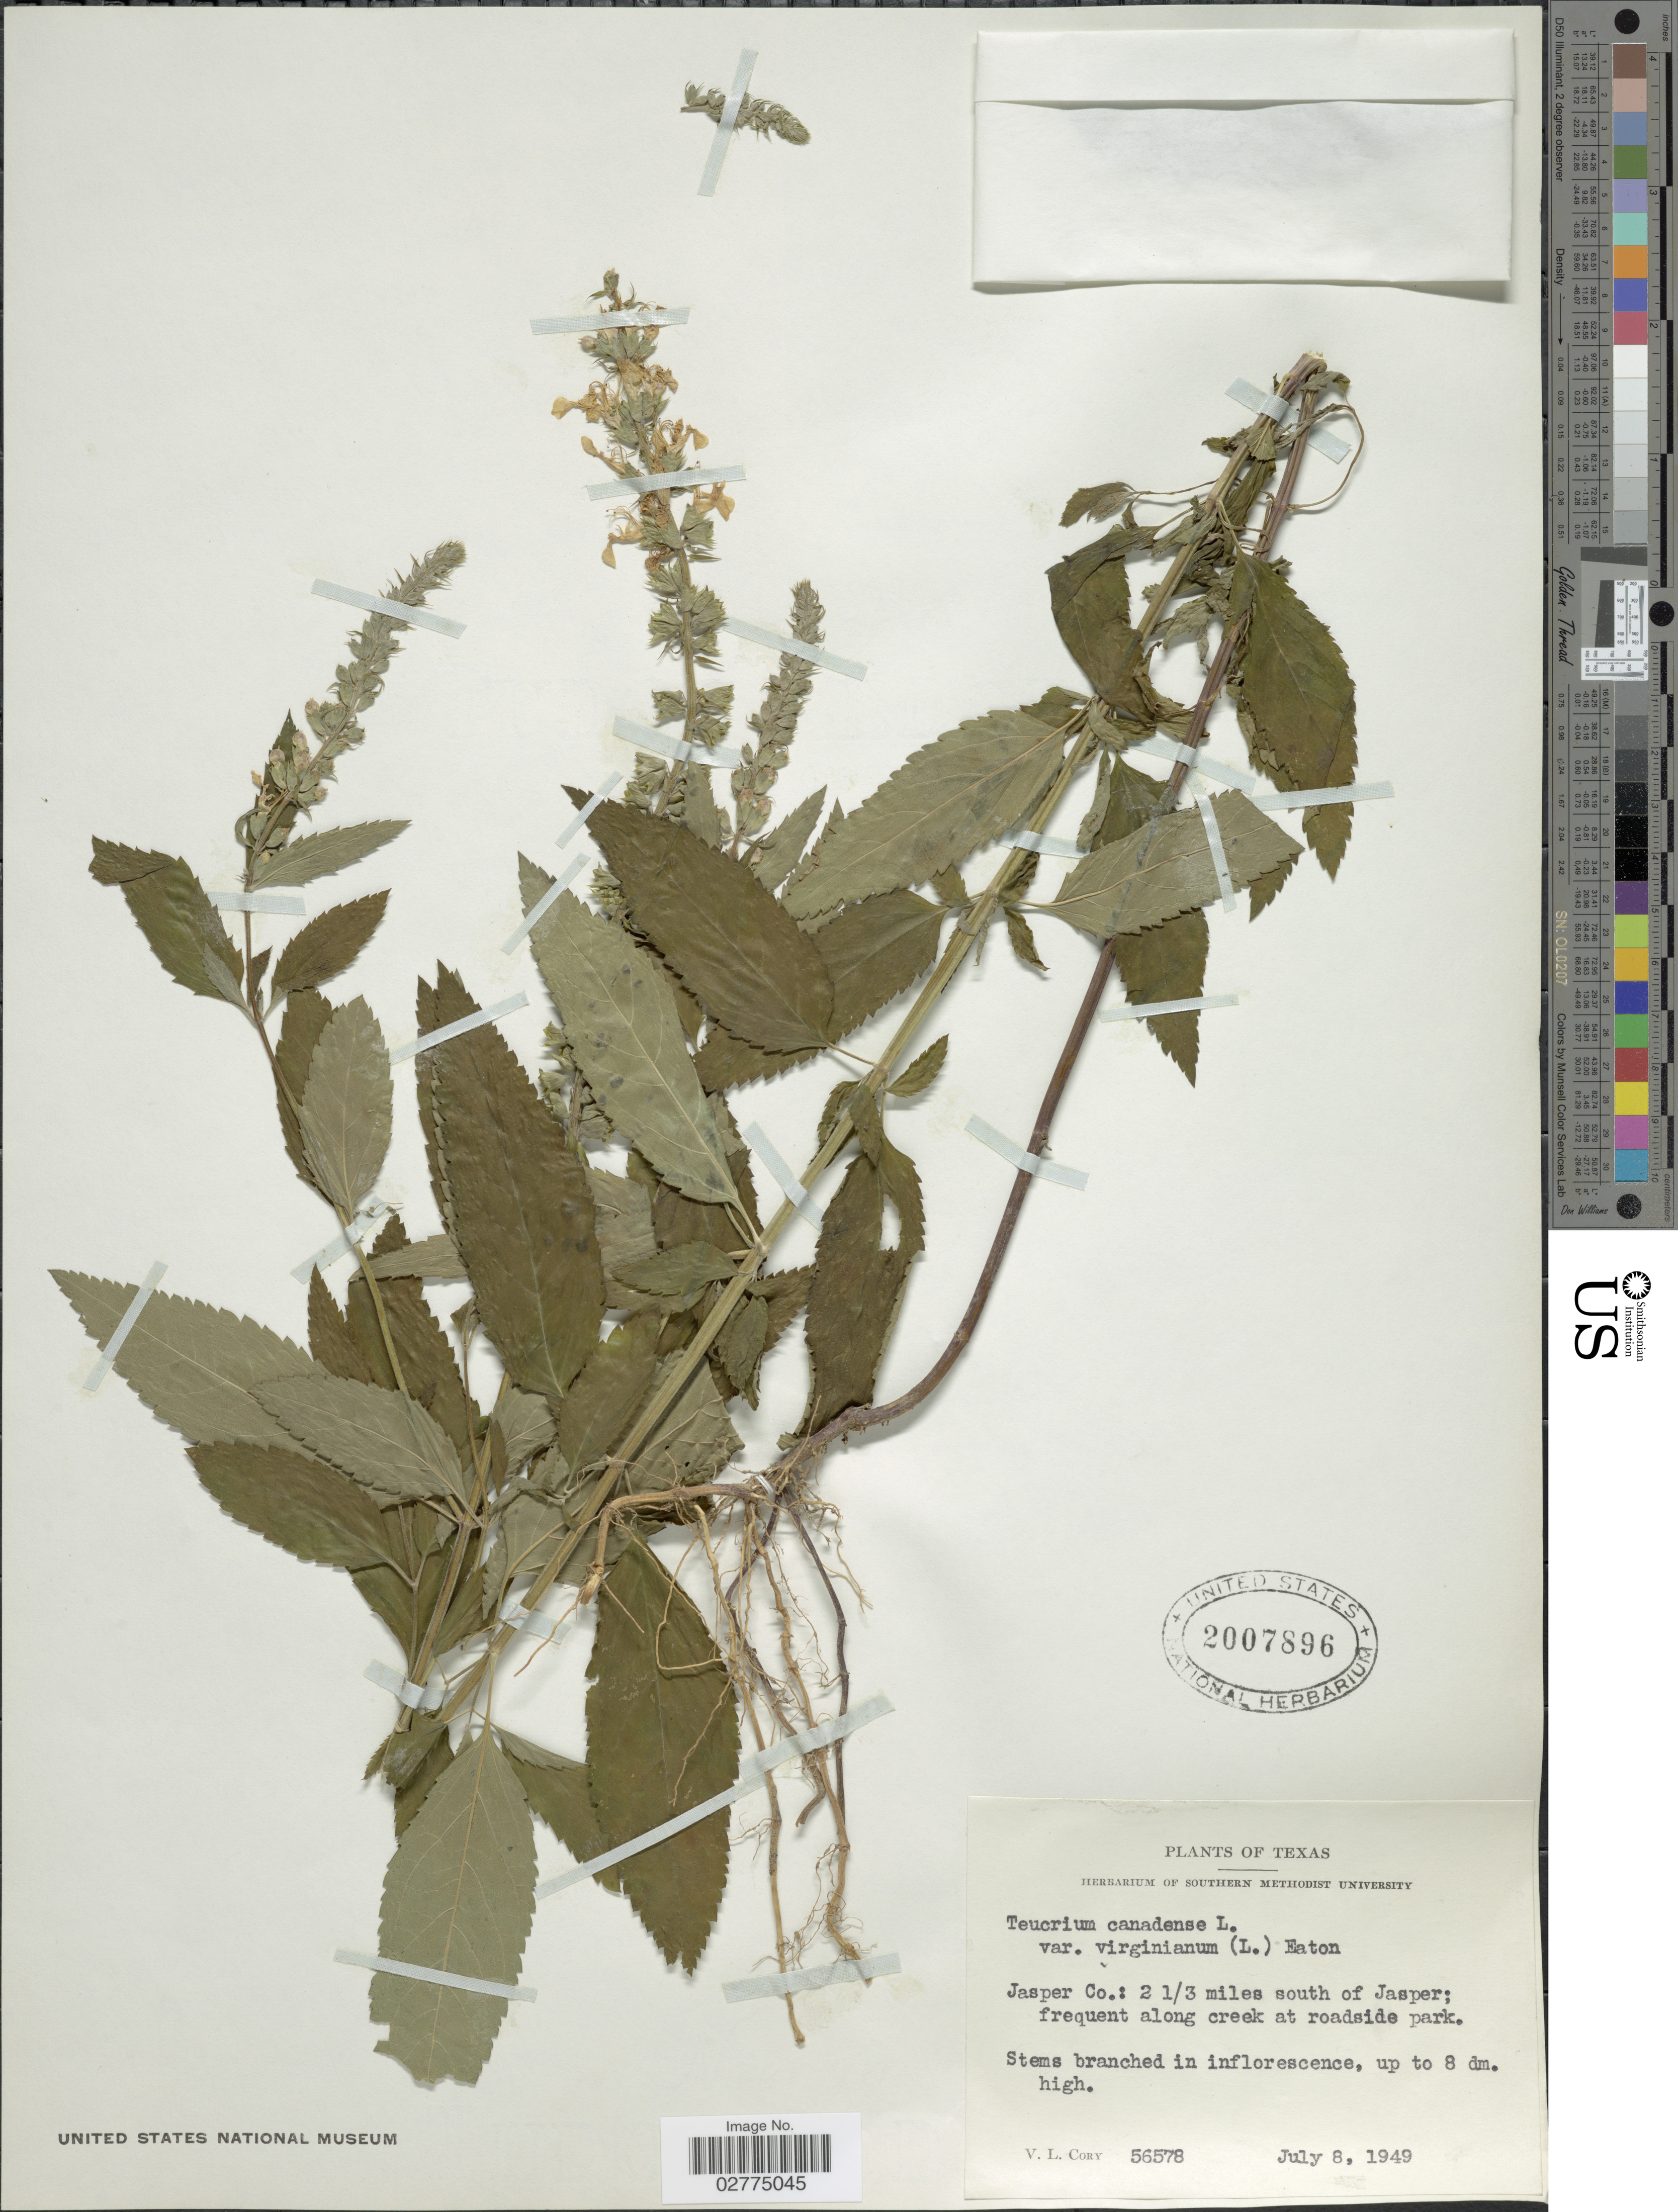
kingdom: Plantae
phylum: Tracheophyta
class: Magnoliopsida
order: Lamiales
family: Lamiaceae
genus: Teucrium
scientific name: Teucrium canadense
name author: L.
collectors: V. Cory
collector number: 56578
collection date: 1949-07-08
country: United States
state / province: Texas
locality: Jasper Co.: 2 1/3 miles south of Jasper; frequent along creek at roadside park.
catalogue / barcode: US 2007896